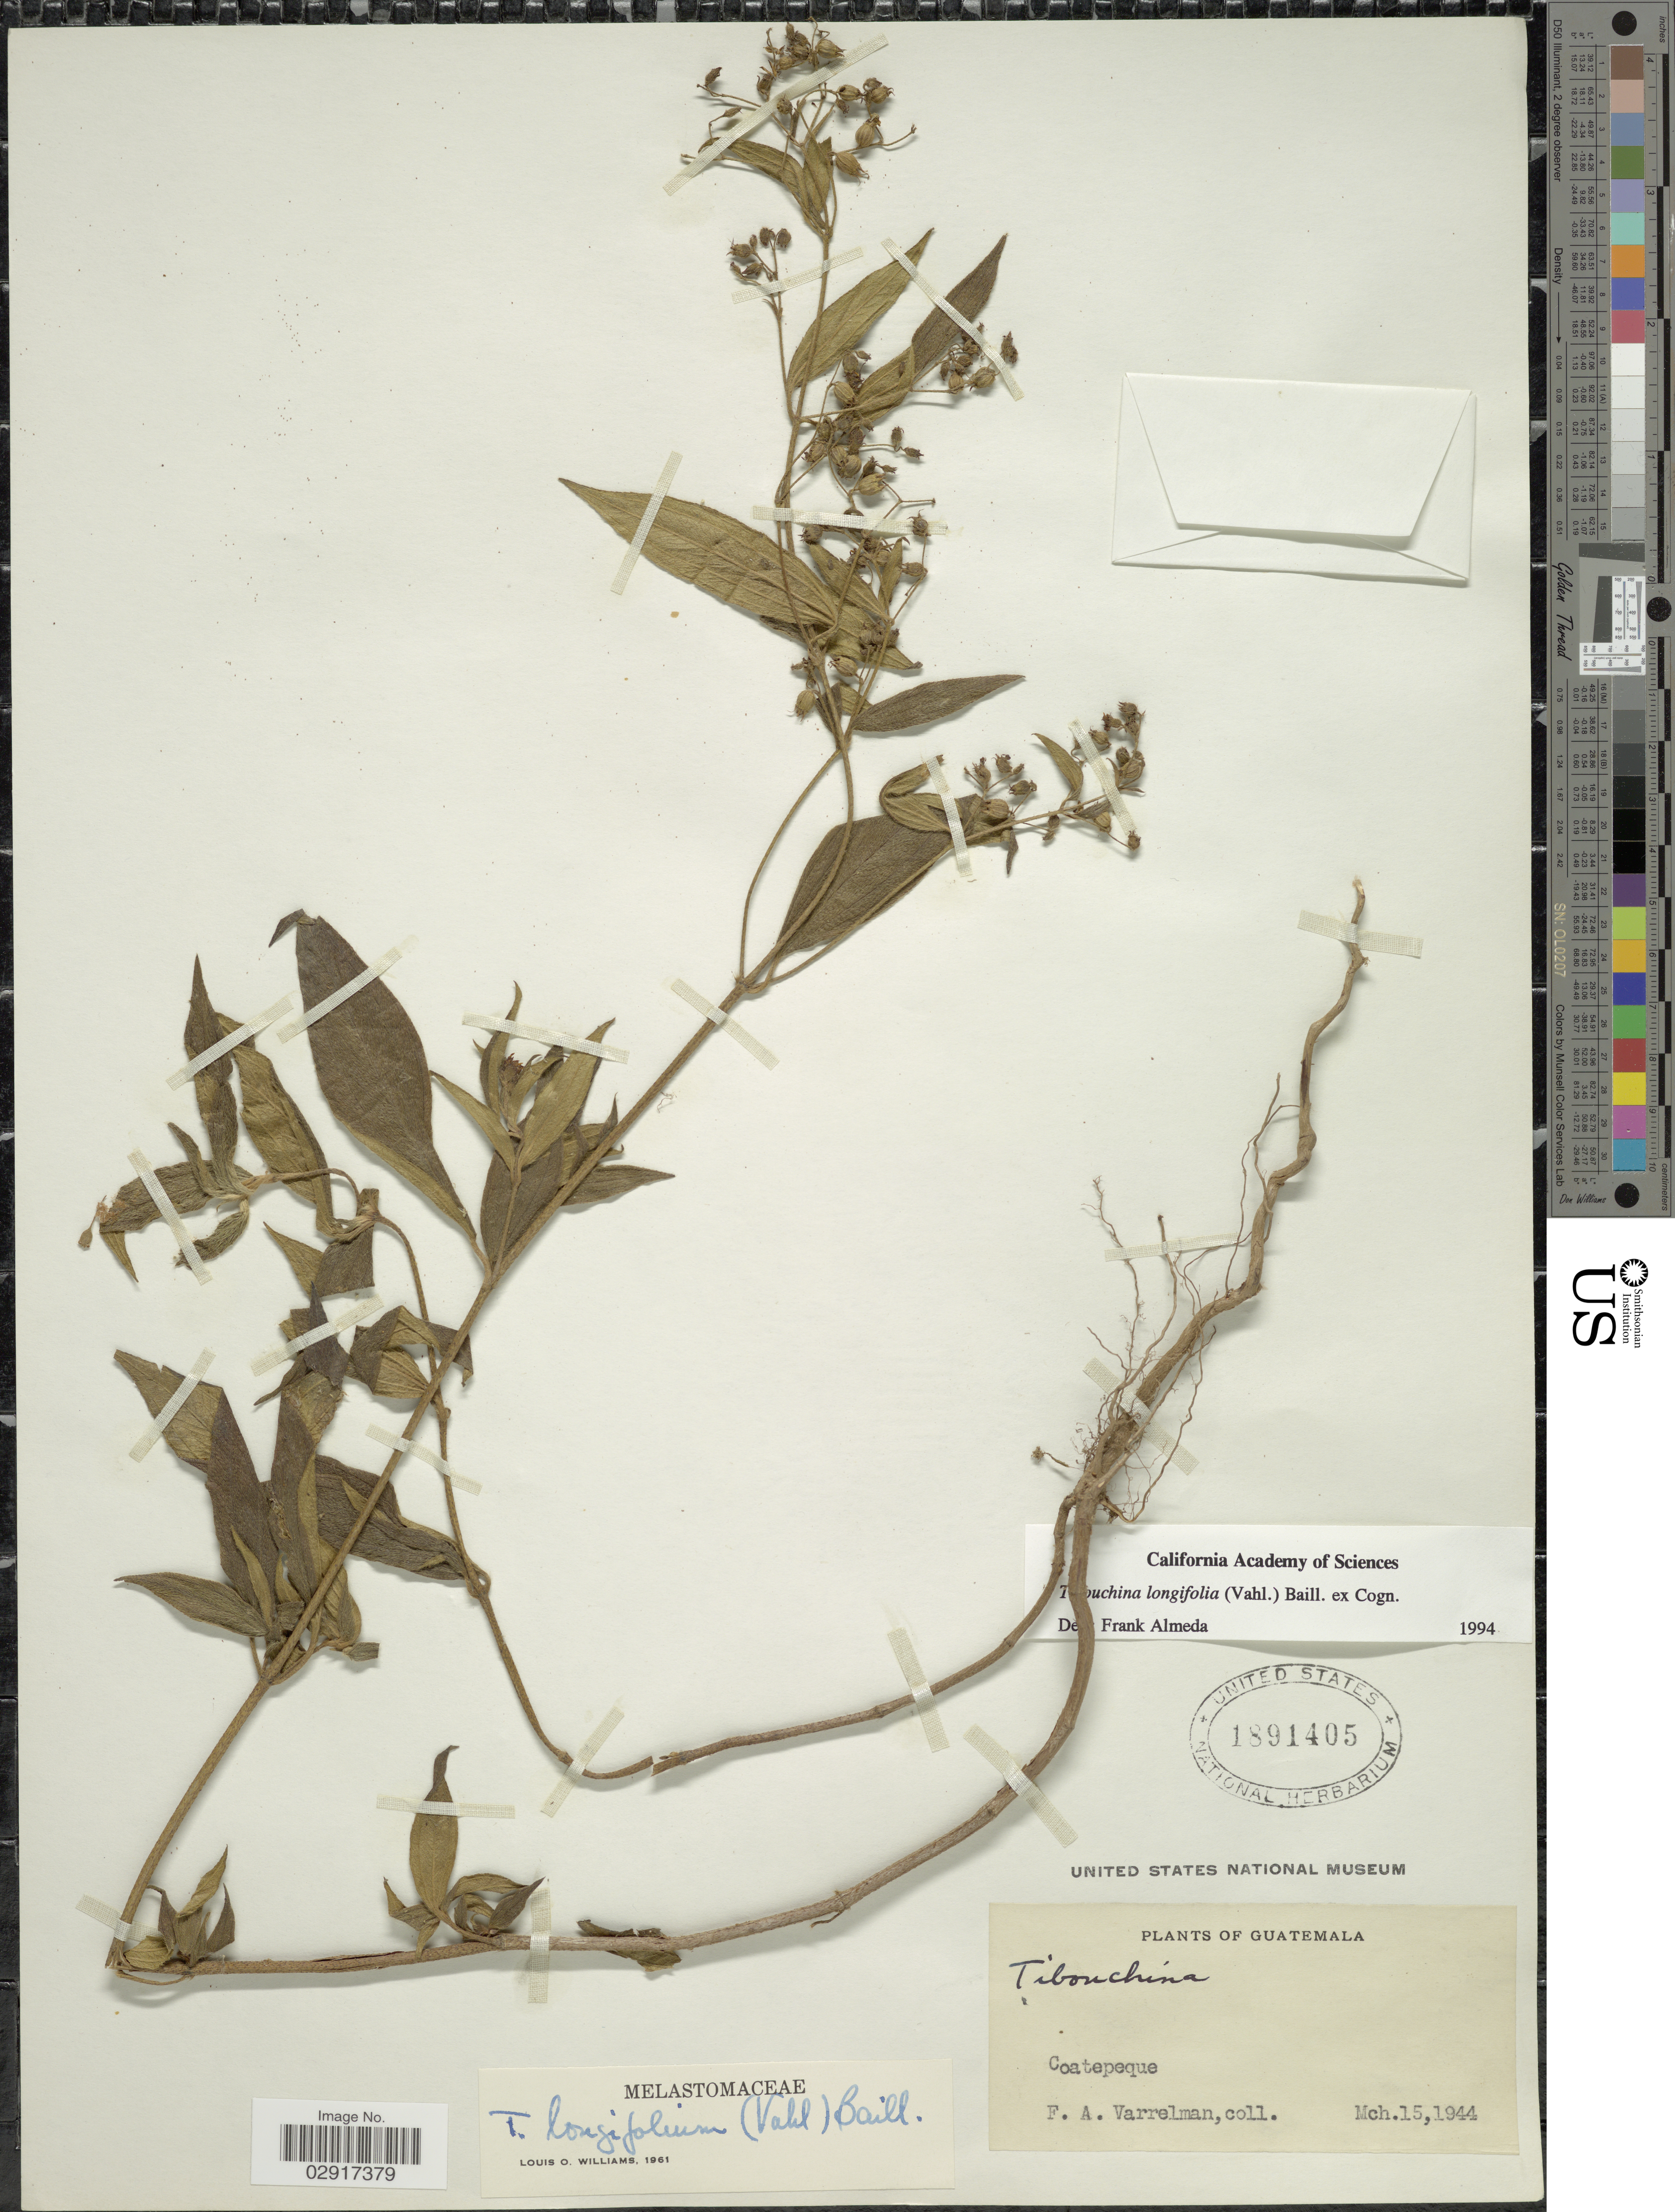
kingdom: Plantae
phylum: Tracheophyta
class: Magnoliopsida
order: Myrtales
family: Melastomataceae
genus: Chaetogastra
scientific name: Chaetogastra longifolia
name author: (Vahl) DC.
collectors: F. Varrelman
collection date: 1944-03-15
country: Guatemala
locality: Coatepeque.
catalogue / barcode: US 1891405